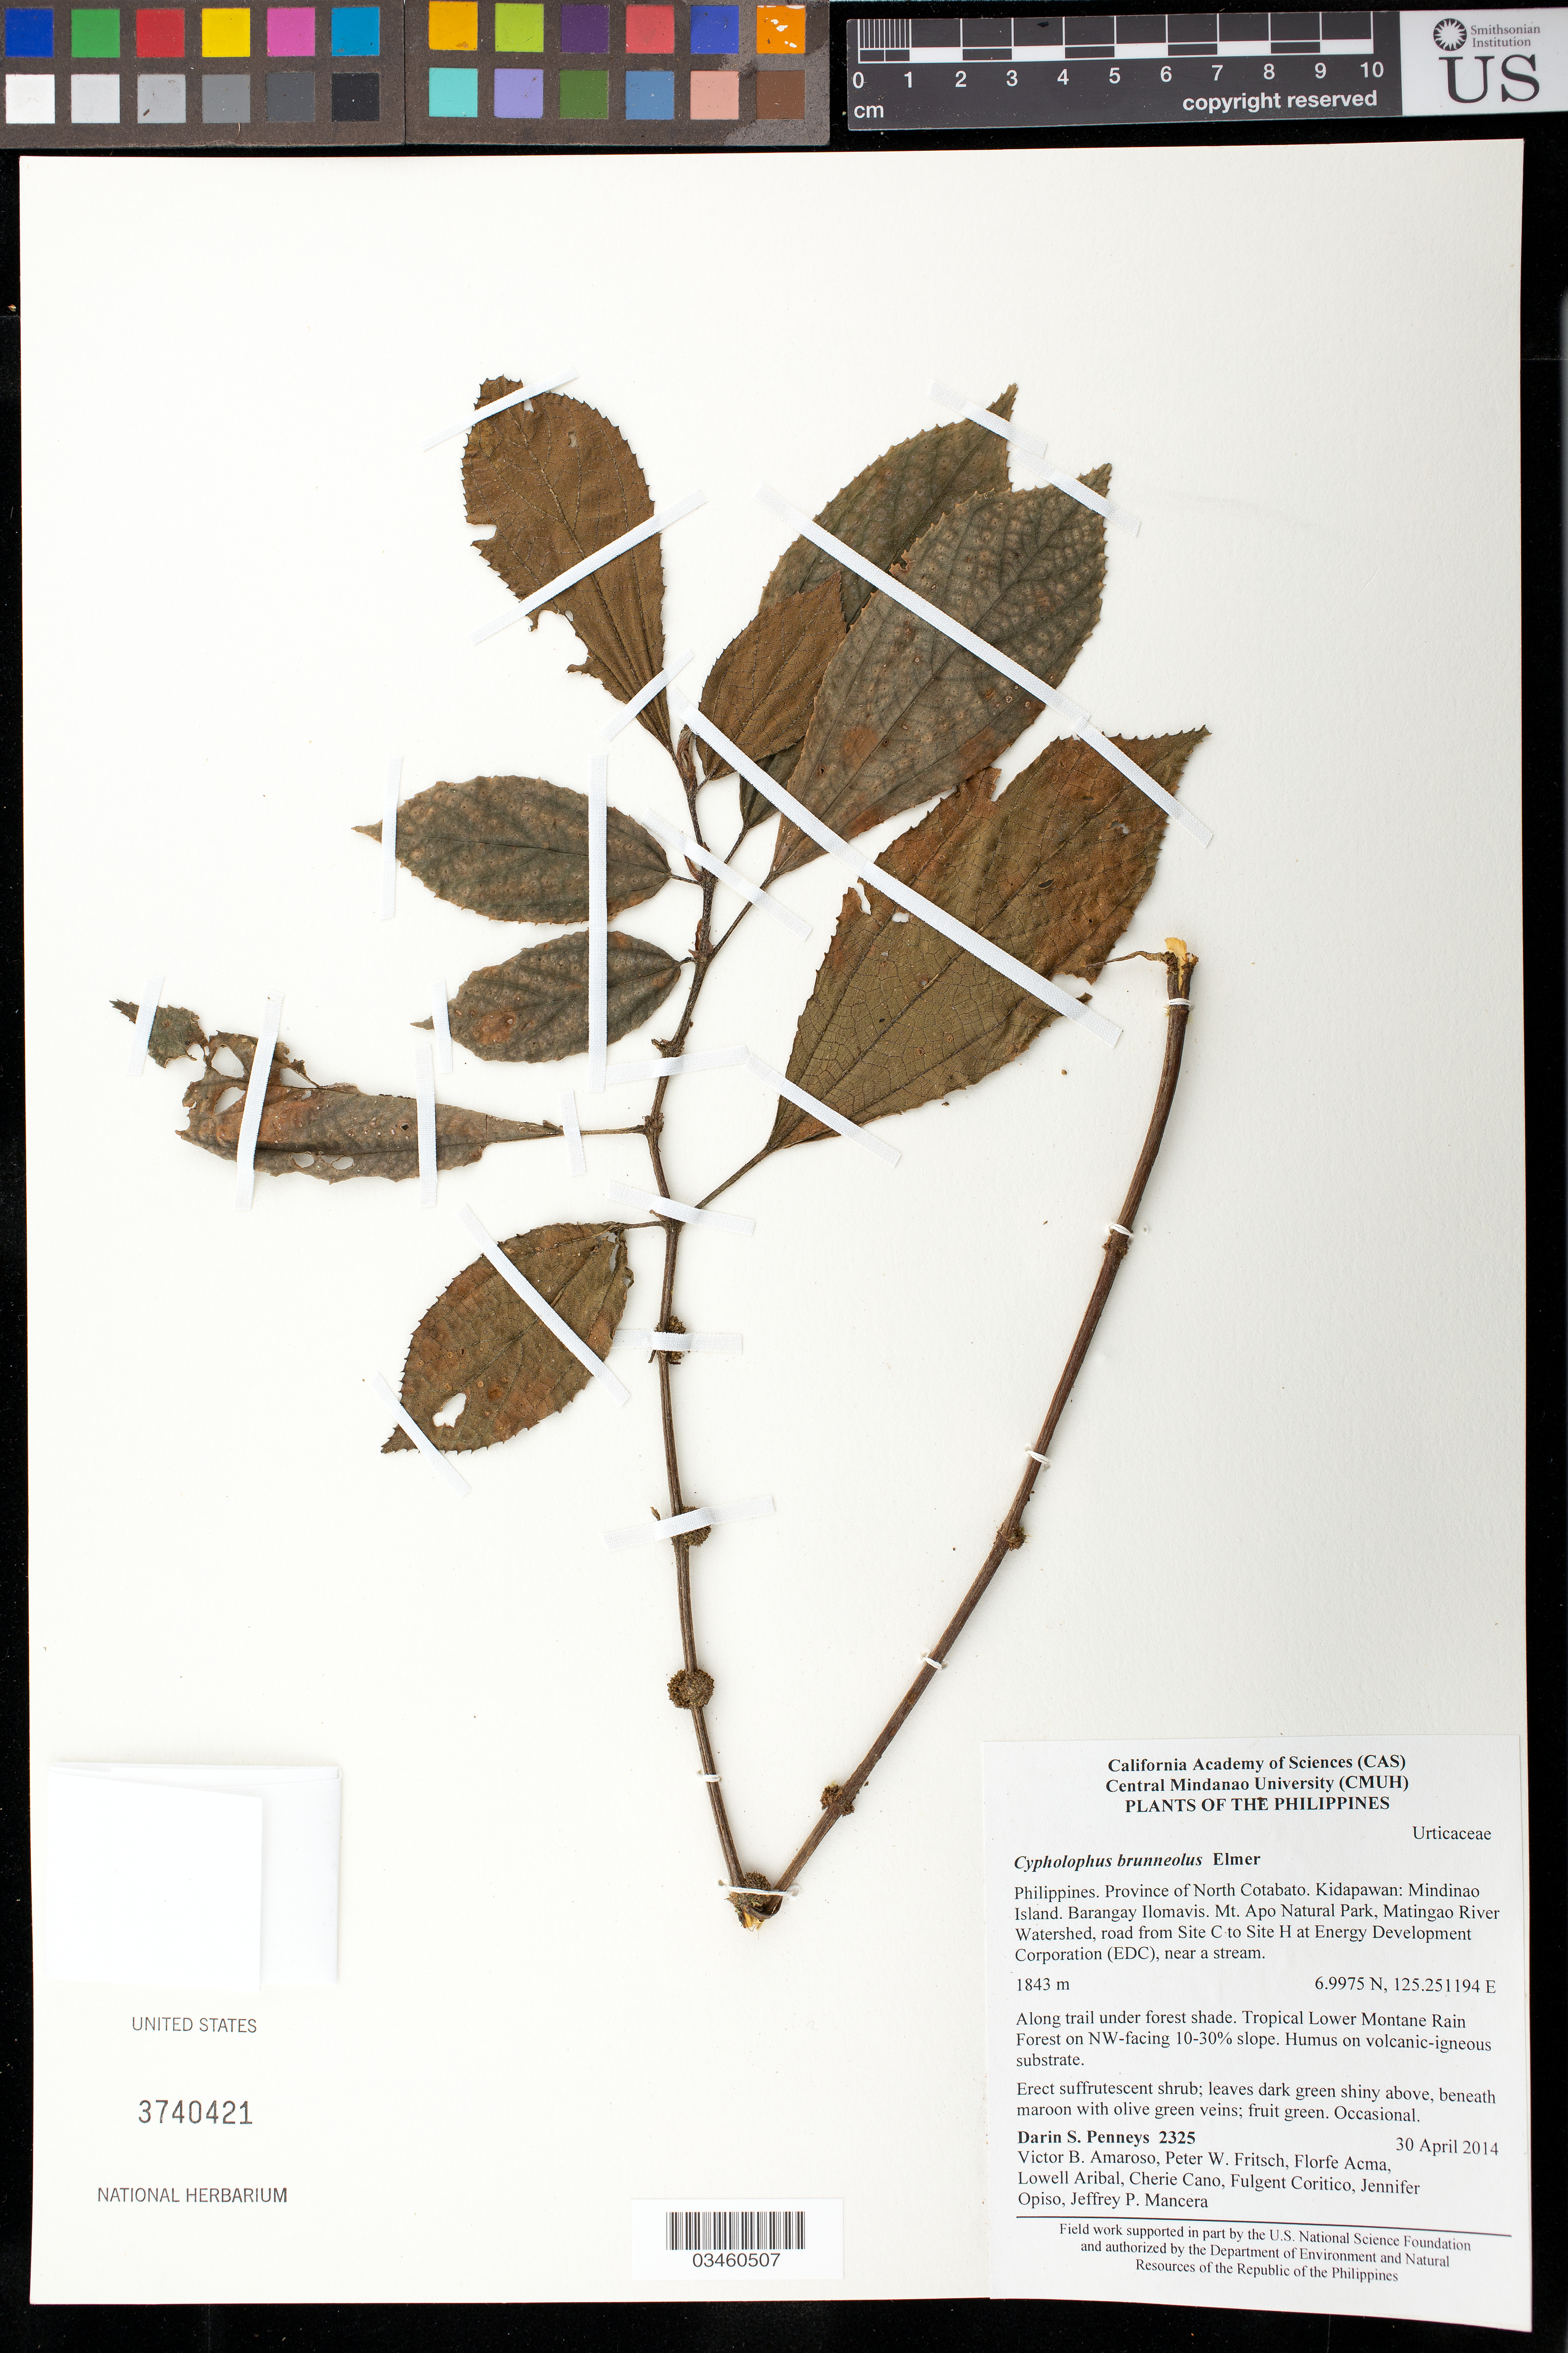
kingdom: Plantae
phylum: Tracheophyta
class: Magnoliopsida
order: Rosales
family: Urticaceae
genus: Cypholophus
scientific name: Cypholophus brunneolus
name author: Elmer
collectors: D. S. Penneys, V. Amoroso, P. W. Fritsch, F. Acma, L. Aribal, C. Cano, F. Coritico, J. Opiso & J. Mancera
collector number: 2325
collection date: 2014-04-30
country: Philippines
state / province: Soccsksargen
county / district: North Cotabato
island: Mindinao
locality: Province of North Cotabato. Kidapawan: Mindinao Island. Barangay Ilomavis. Mt. Apo Natural Park, Matingao River Watershed, road from Site C to Site H at Energy Development Corporation (EDC), near a stream.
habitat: Along trail under forest shade. Tropical Lower Montane Rain Forest on NW-facing 10-30% slope. Humus on volcanic-igneous substrate.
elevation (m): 1843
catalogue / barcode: US 3740421